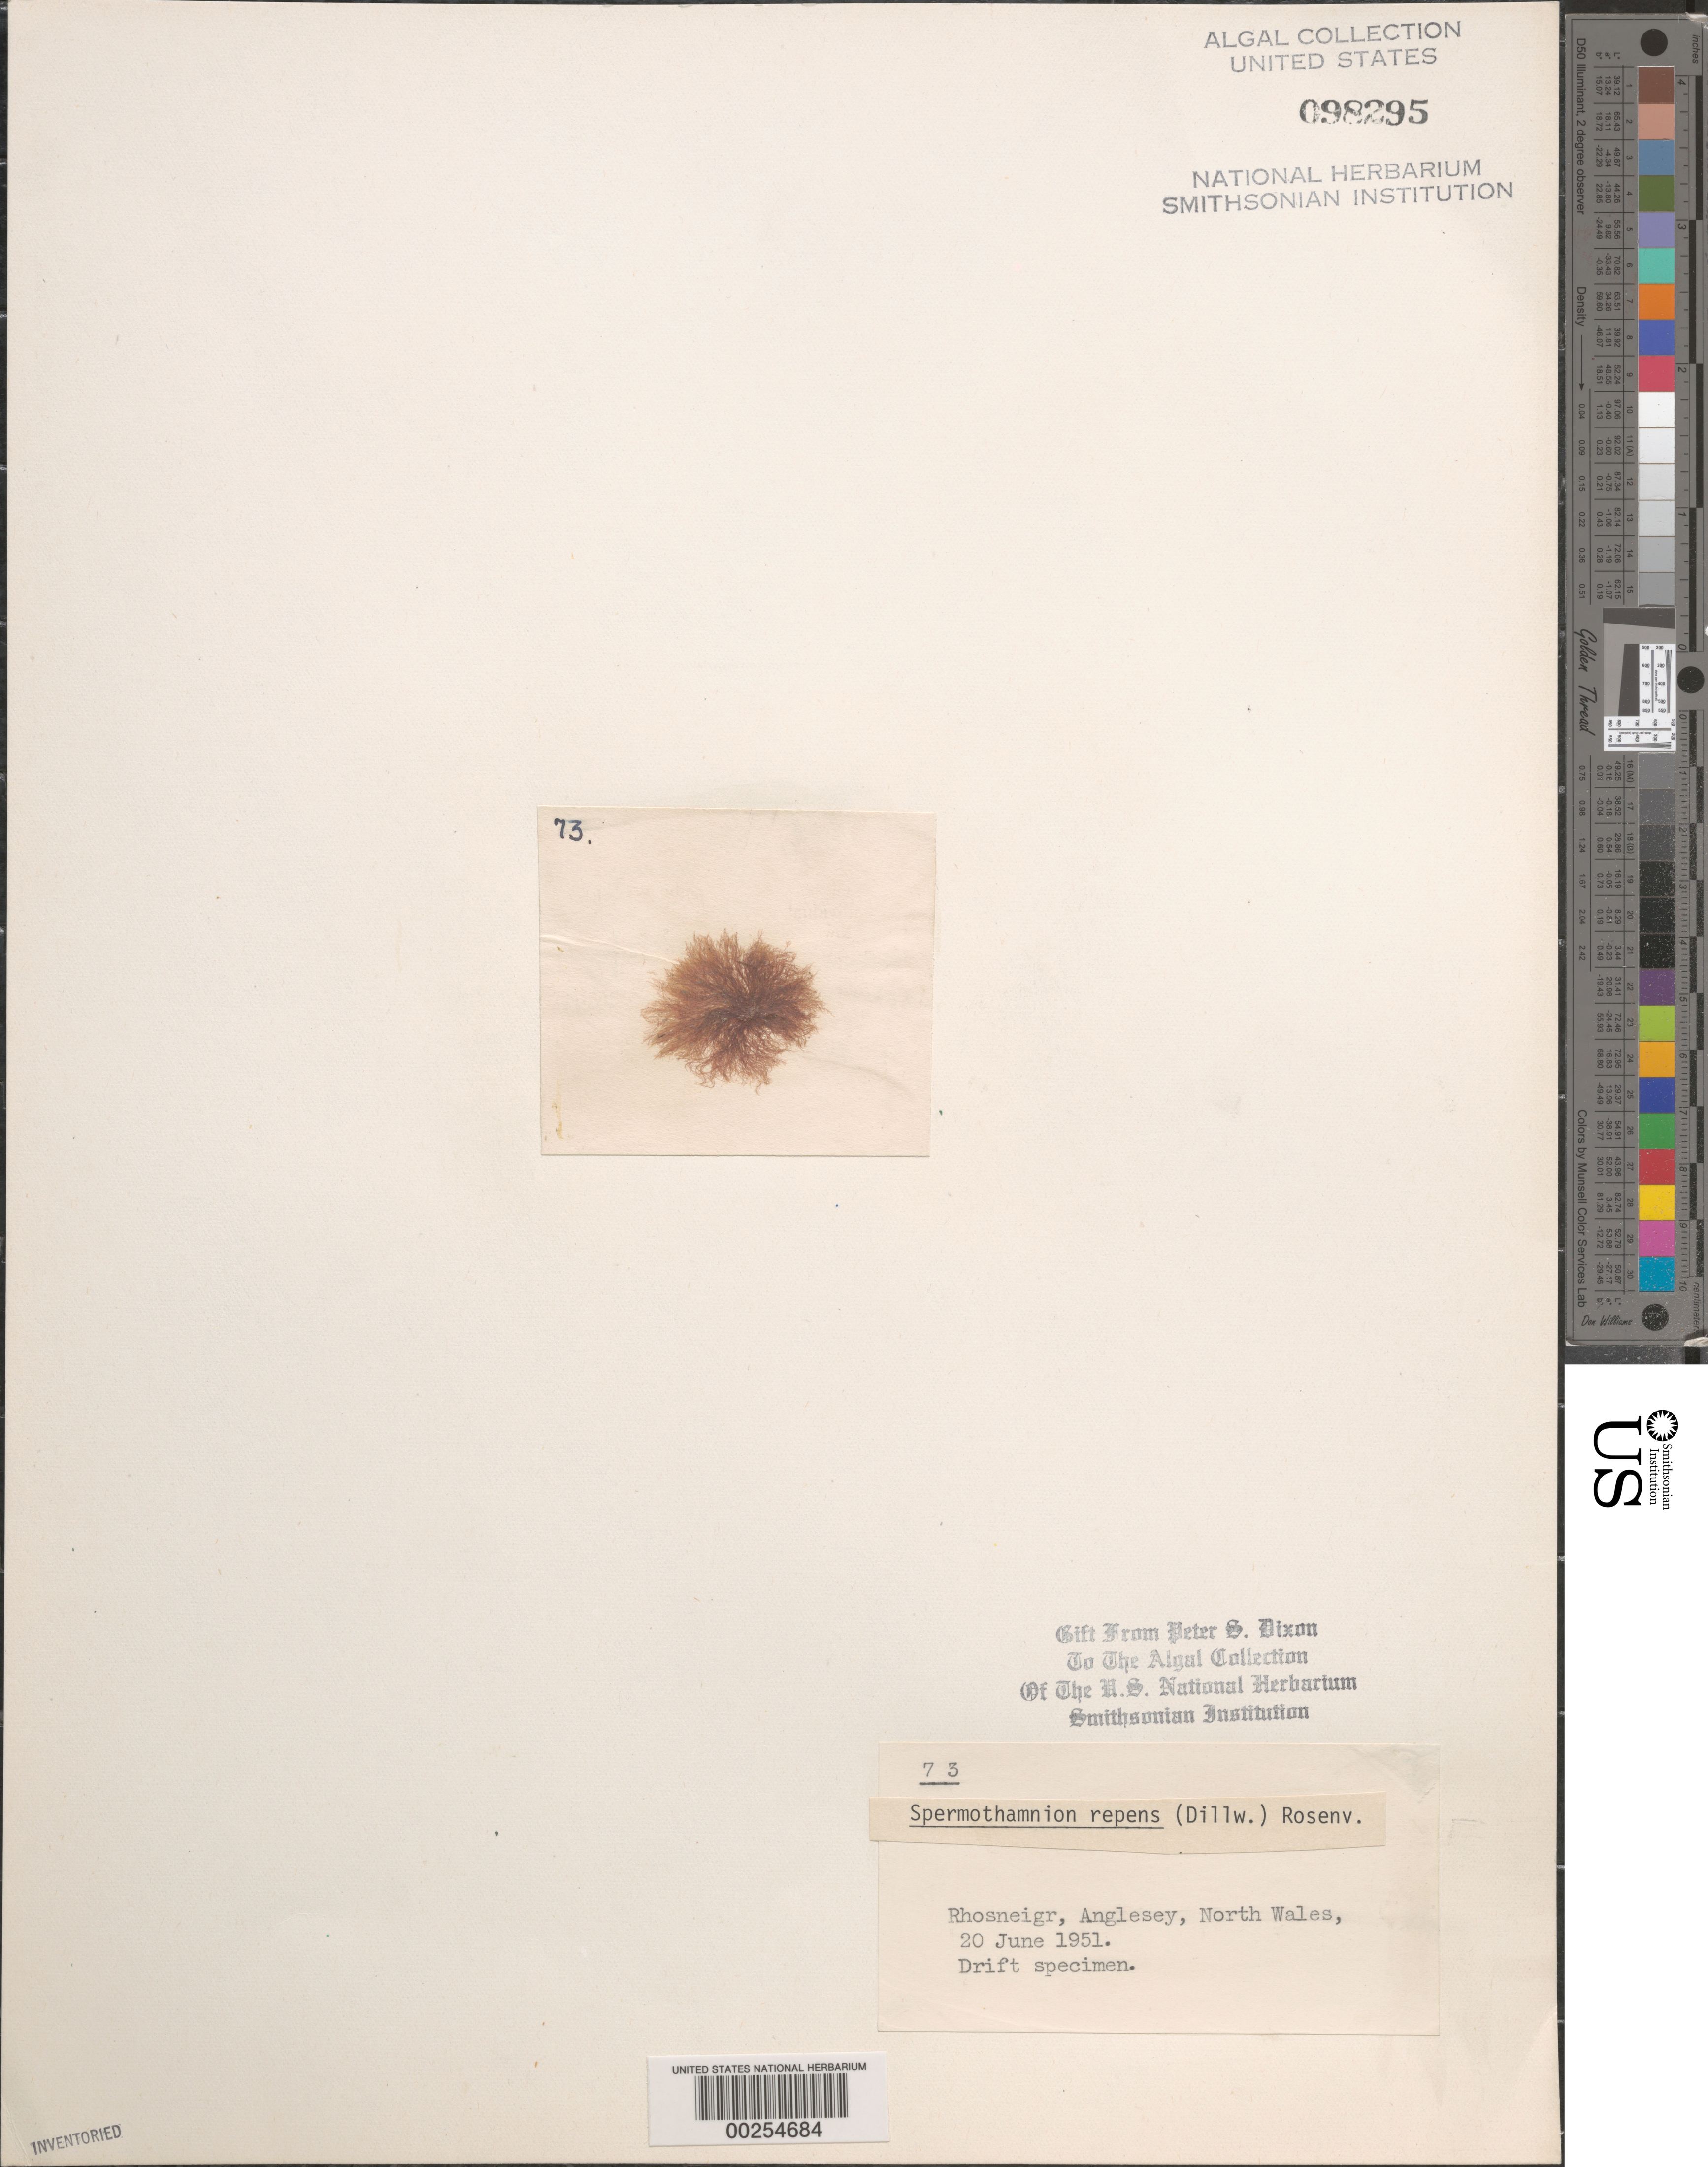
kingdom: Plantae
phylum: Rhodophyta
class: Florideophyceae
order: Ceramiales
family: Wrangeliaceae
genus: Spermothamnion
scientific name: Spermothamnion repens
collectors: P. S. Dixon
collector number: PSD 73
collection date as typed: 20 Jun 1951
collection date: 1951-06-20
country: United Kingdom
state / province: Wales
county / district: Gwynedd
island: Anglesey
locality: Rhosneigr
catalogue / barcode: US 98295